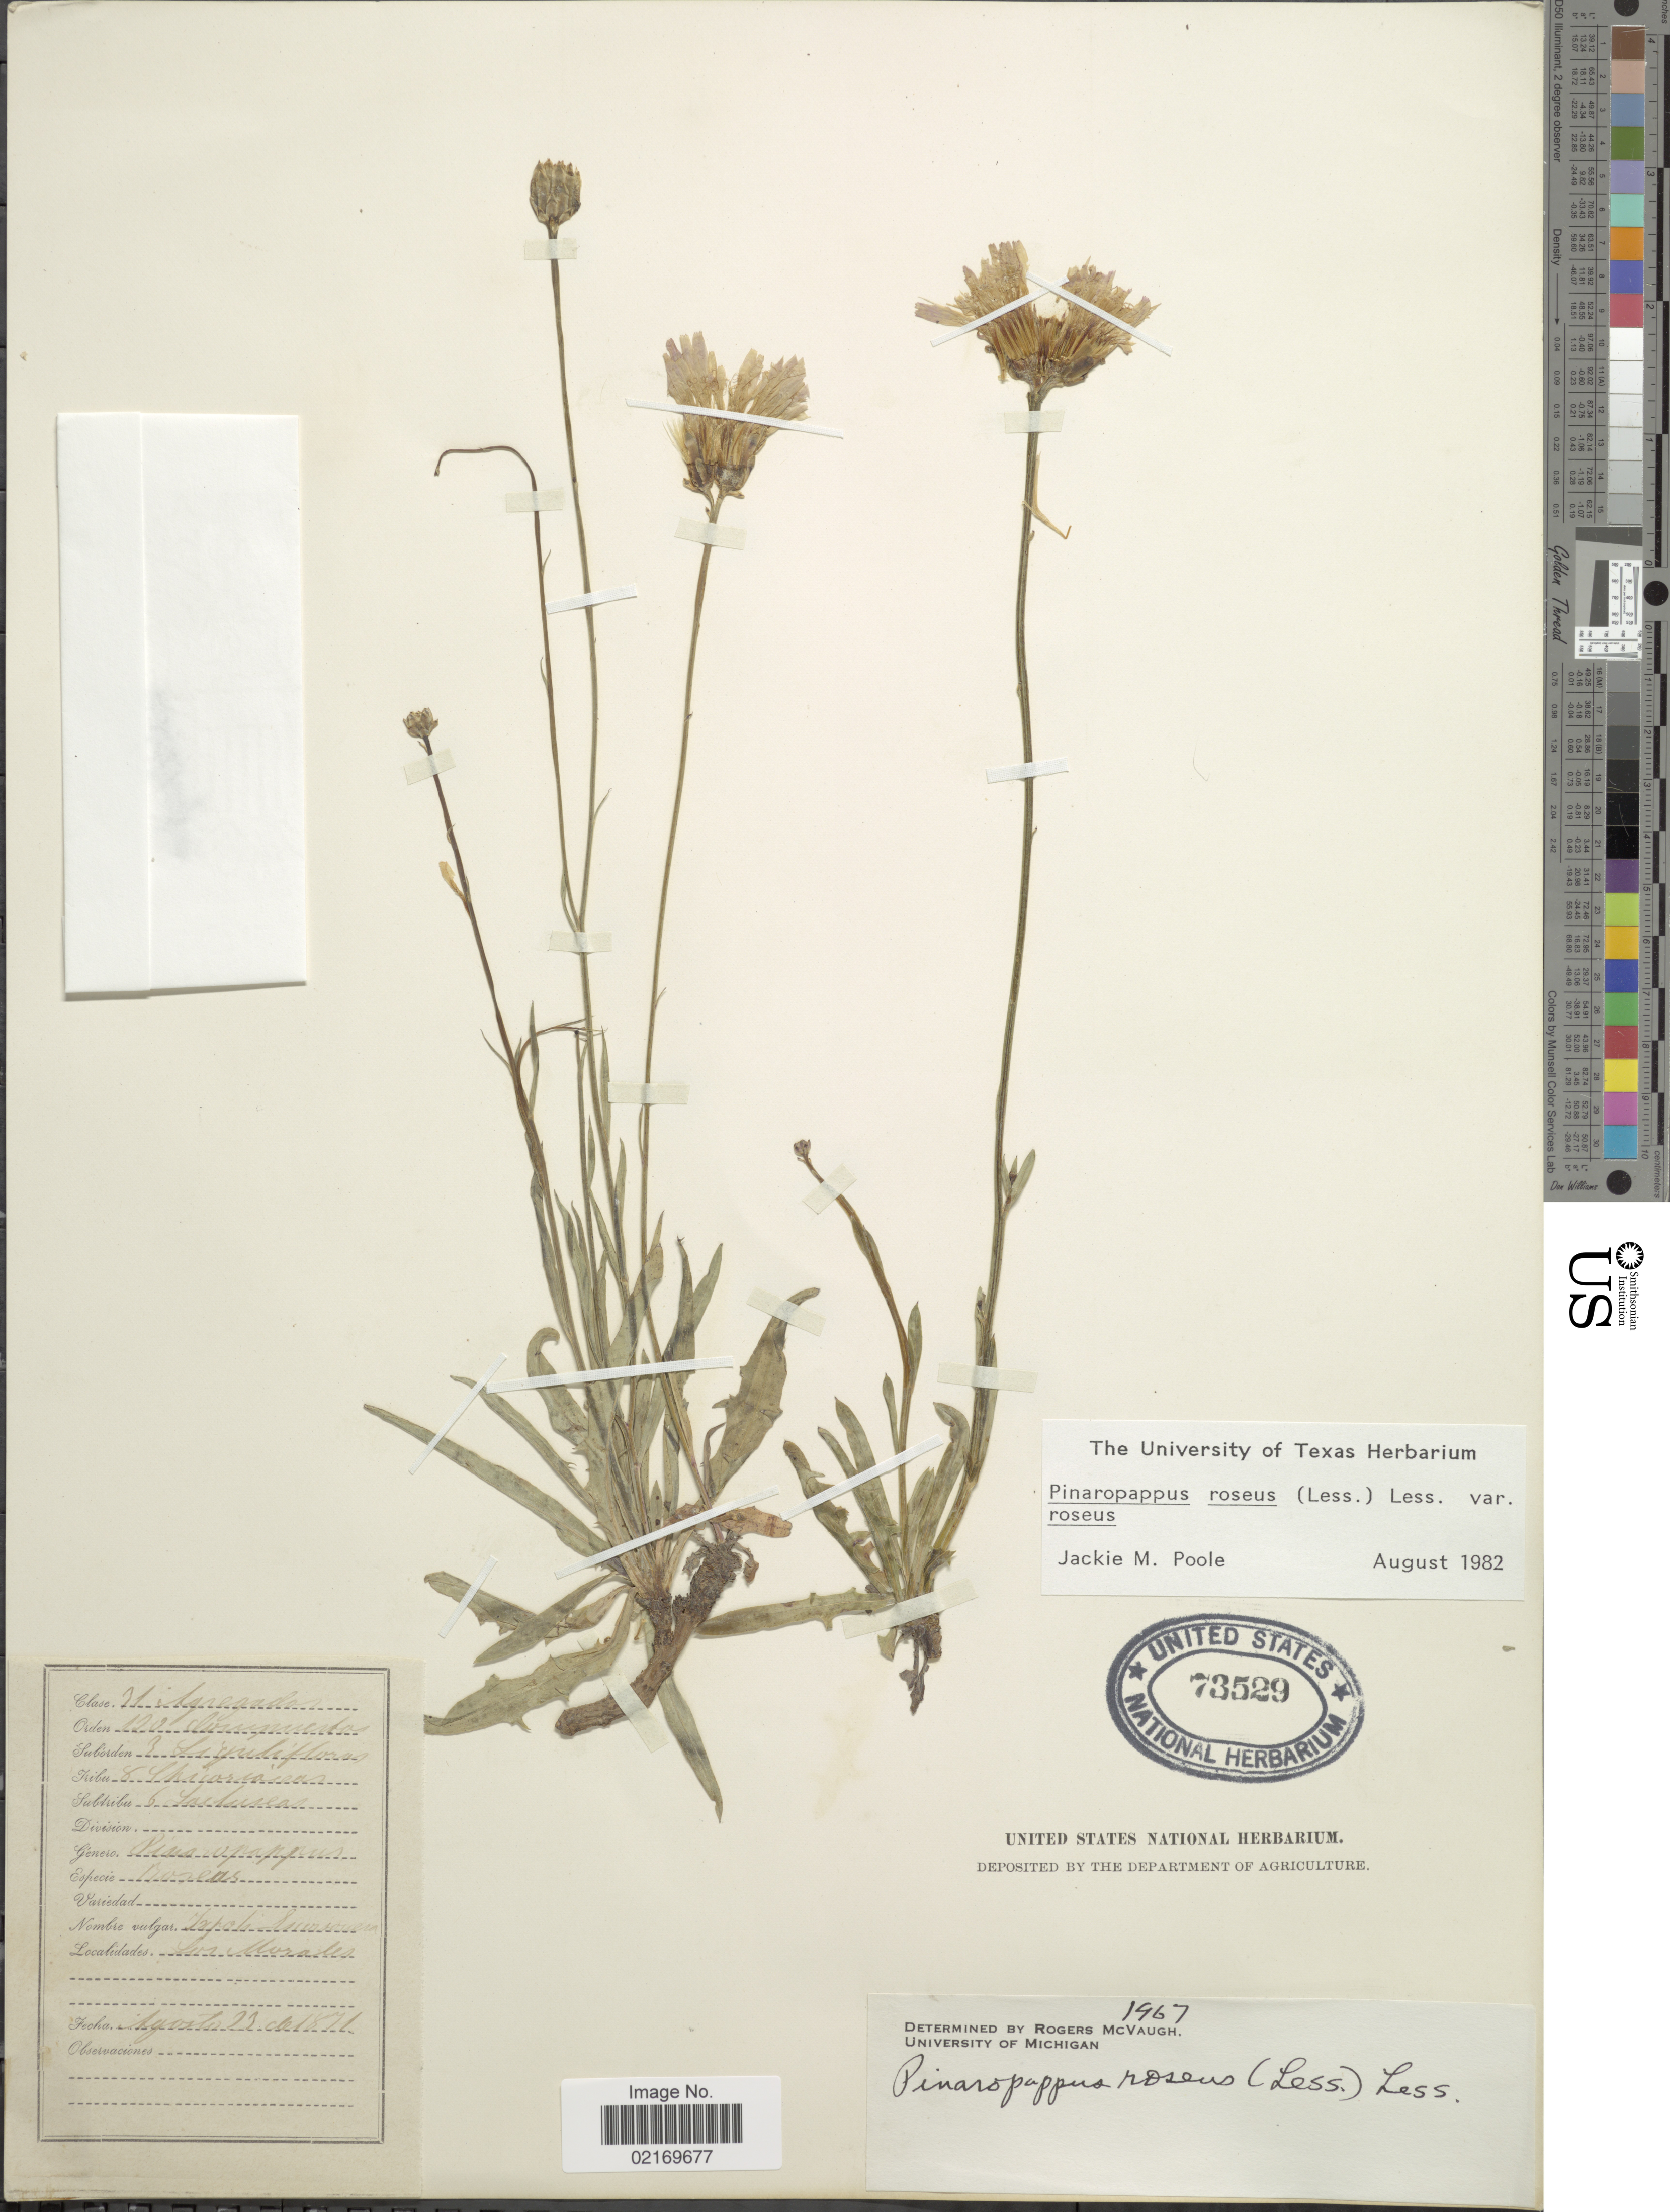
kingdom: Plantae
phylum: Tracheophyta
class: Magnoliopsida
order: Asterales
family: Asteraceae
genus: Pinaropappus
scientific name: Pinaropappus roseus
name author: Less.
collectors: U.S. National Herbarium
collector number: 1967?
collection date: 1871-08-23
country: Mexico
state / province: San Luis Potosí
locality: Los Morales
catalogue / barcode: US 73529